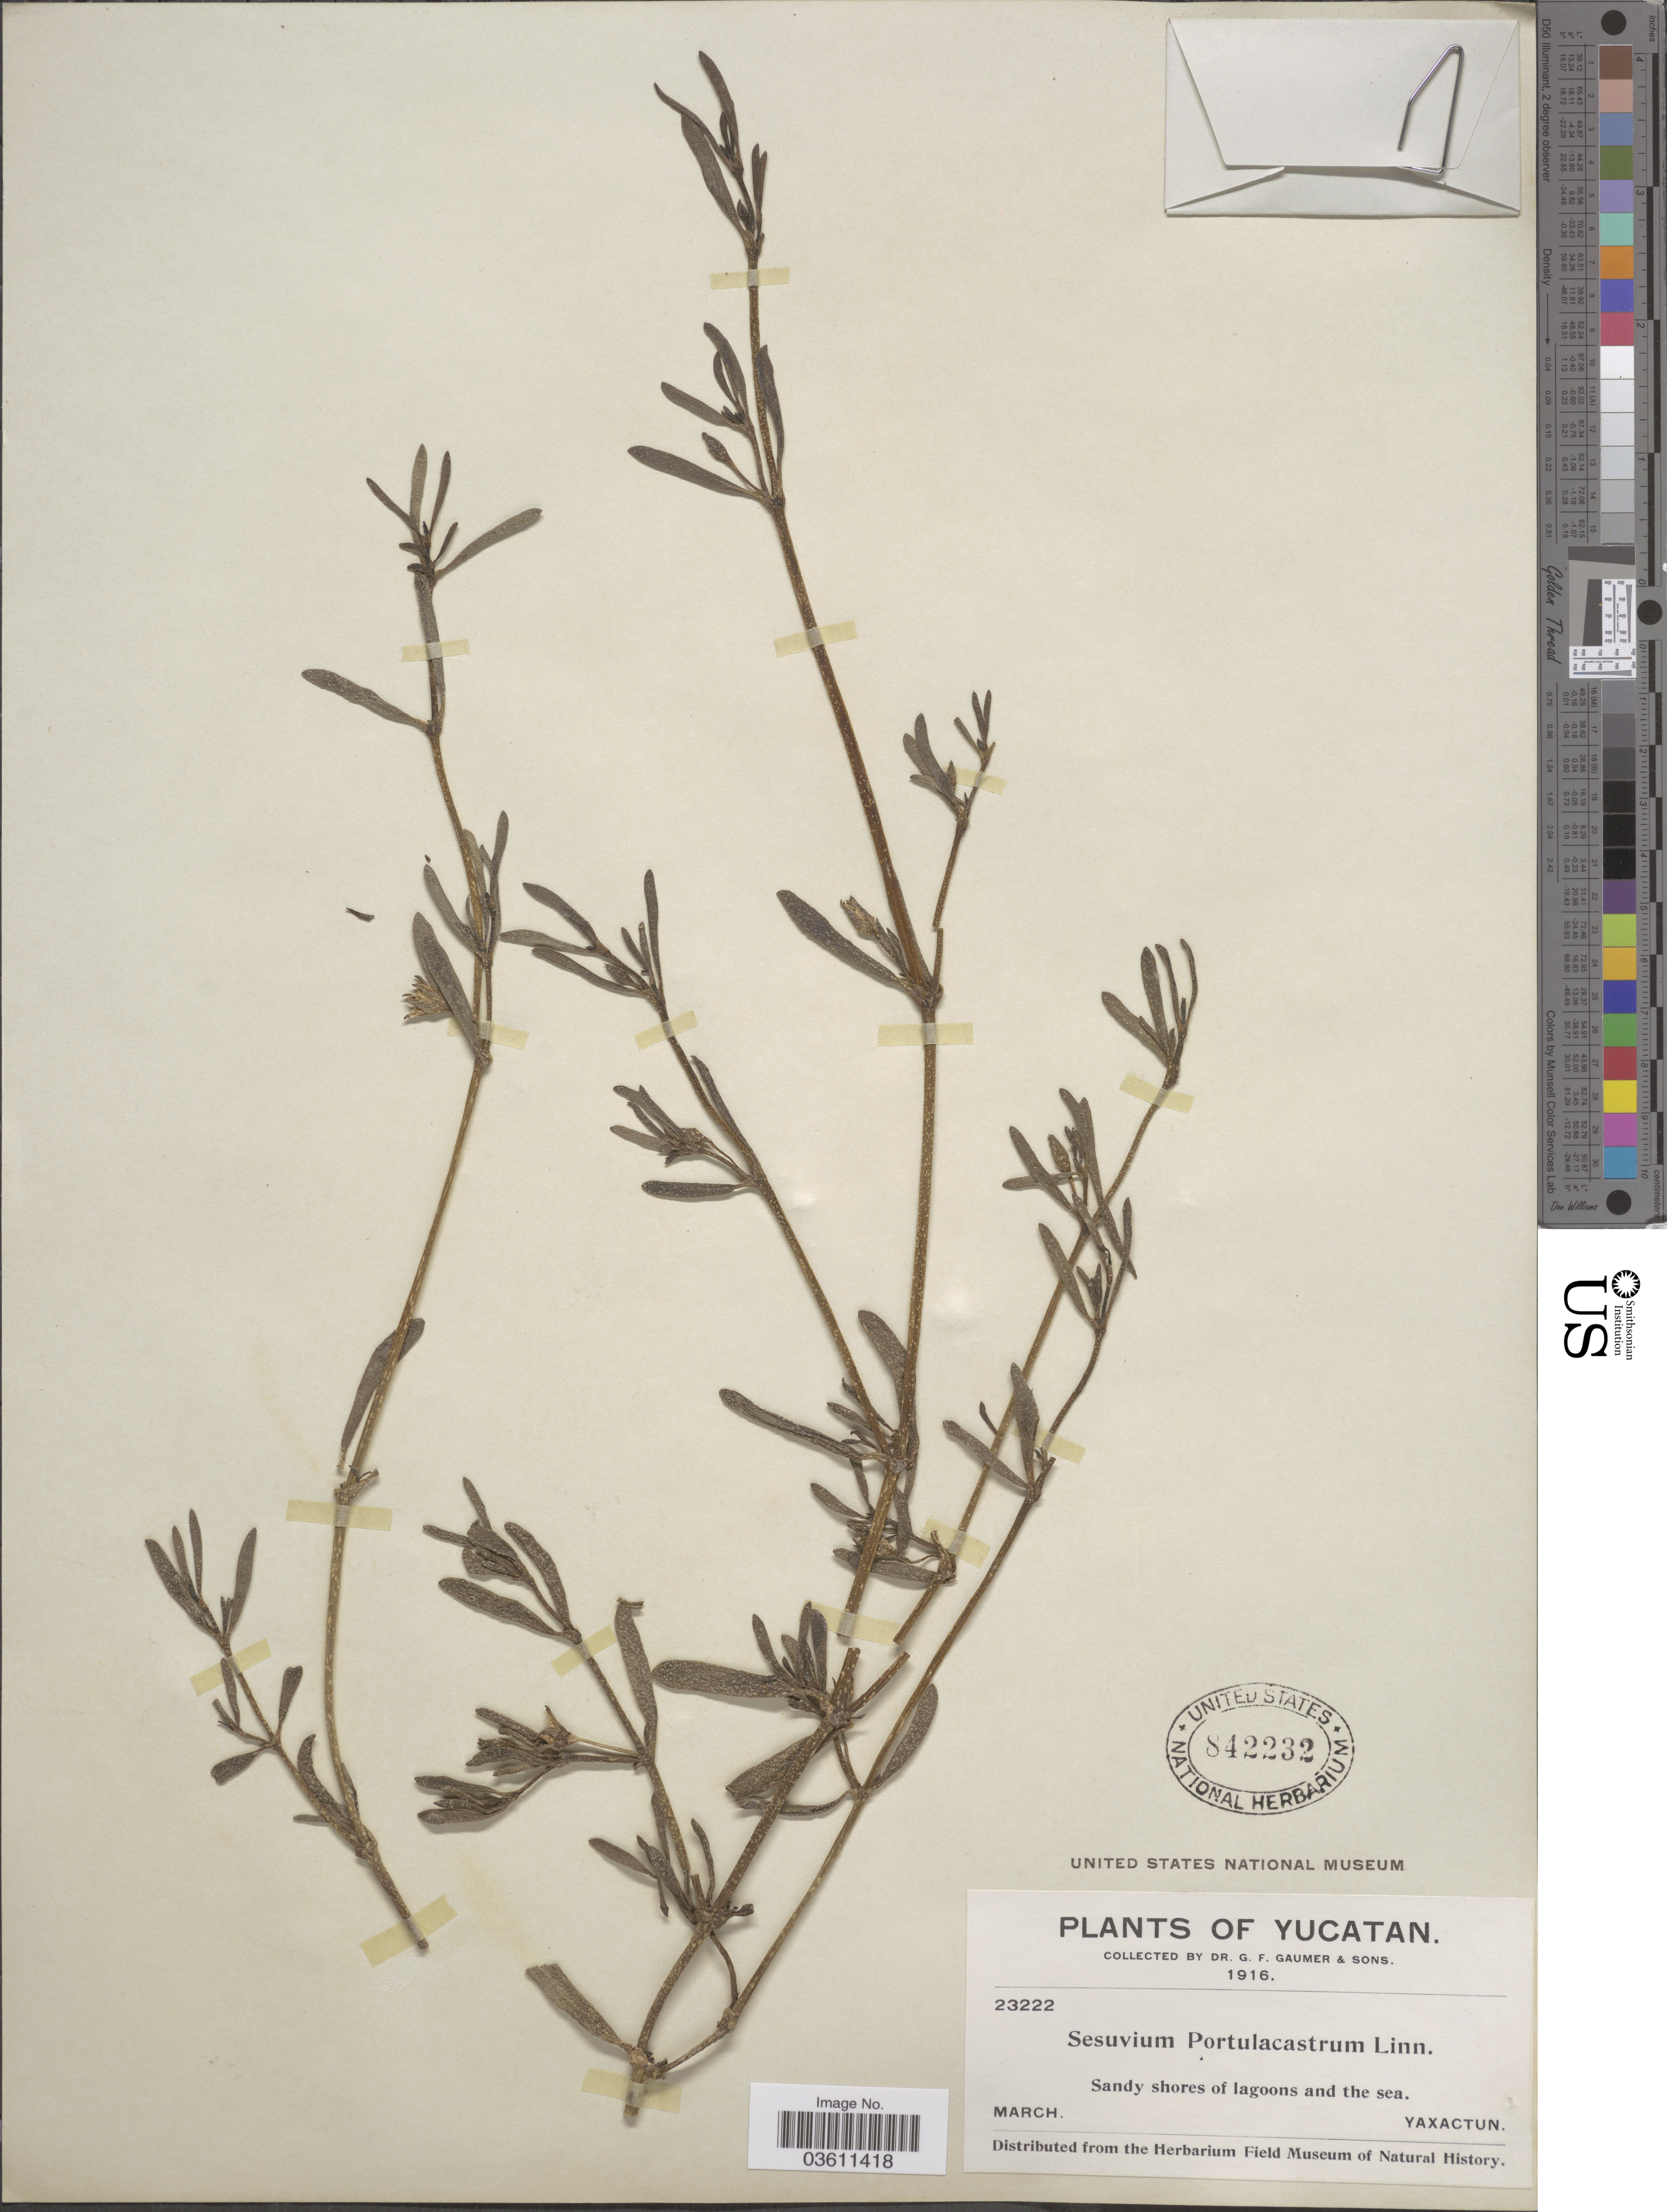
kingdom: Plantae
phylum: Tracheophyta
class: Magnoliopsida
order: Caryophyllales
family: Aizoaceae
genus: Sesuvium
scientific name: Sesuvium portulacastrum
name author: (L.) L.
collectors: G. F. Gaumer & et al.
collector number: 23222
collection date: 1916-03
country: Mexico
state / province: Yucatán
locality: Sandy shores of lagoons and the sea. Yaxactun.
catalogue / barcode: US 842232